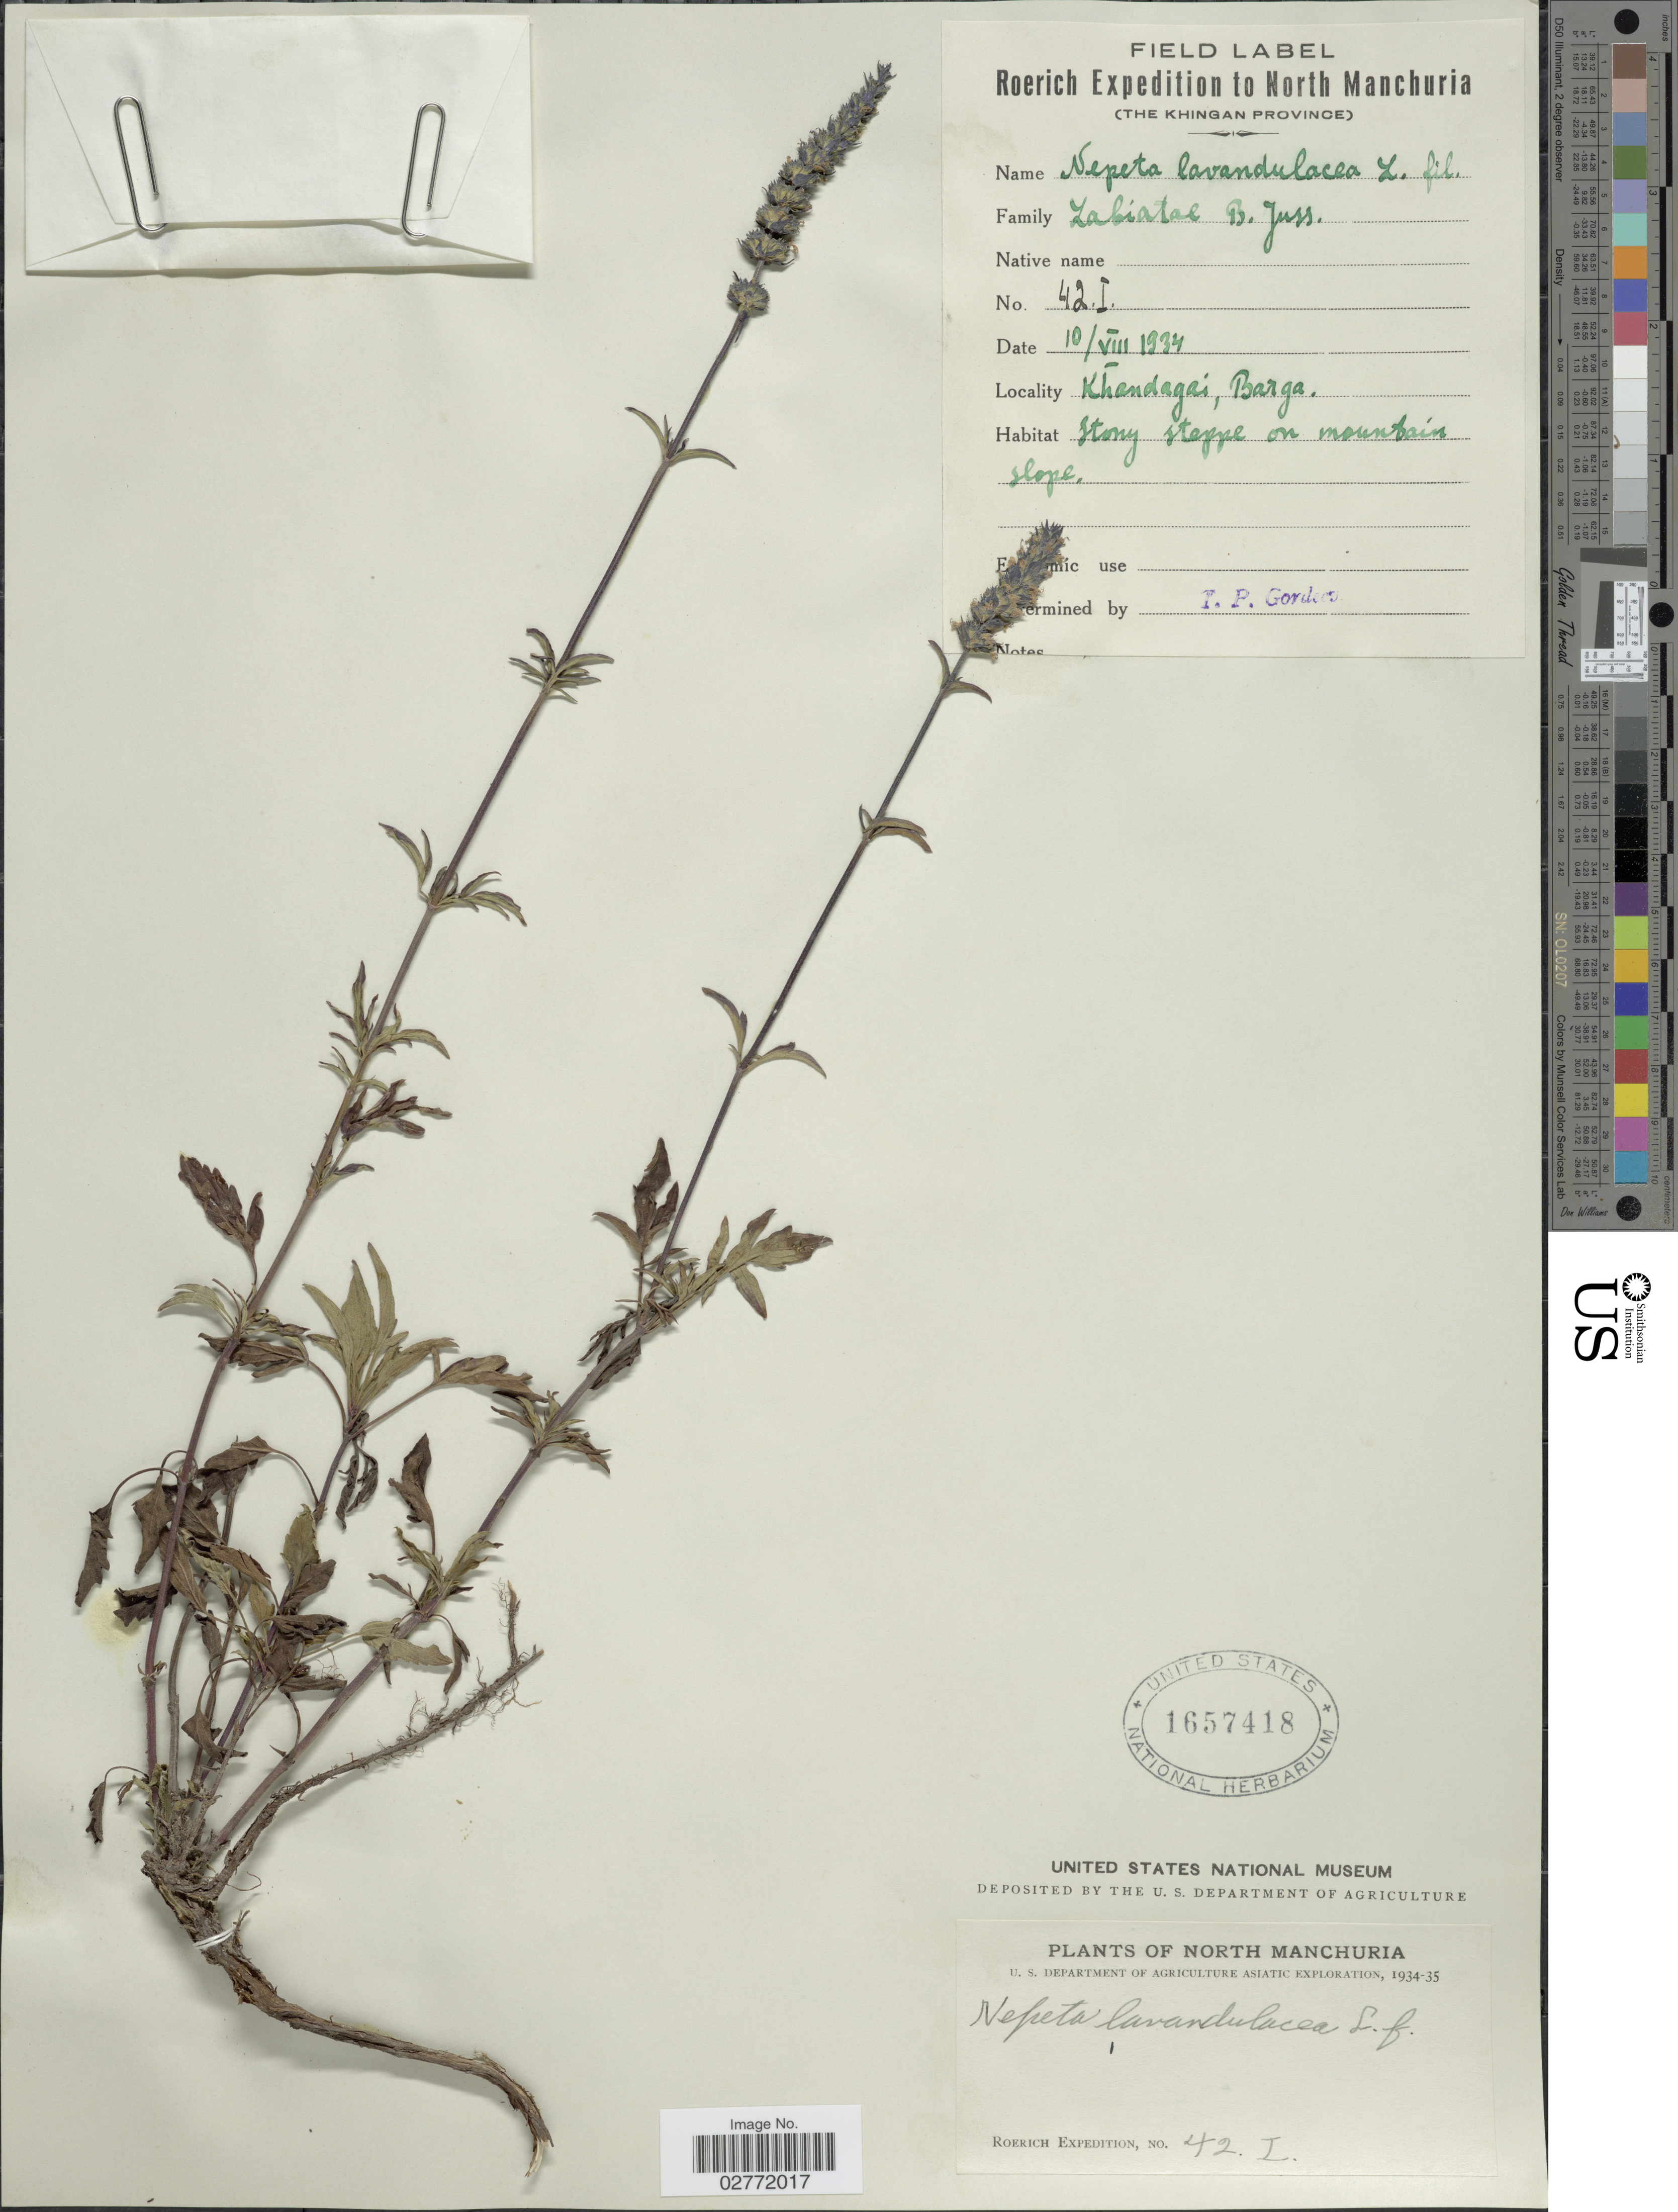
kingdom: Plantae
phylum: Tracheophyta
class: Magnoliopsida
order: Lamiales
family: Lamiaceae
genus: Nepeta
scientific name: Nepeta lavandulacea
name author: L. f.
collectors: Roerich Expedition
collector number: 42I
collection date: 1934-08-10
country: China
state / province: Heilongjiang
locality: Khandagai, Barga, North Manchuria (Khingan Province).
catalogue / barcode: US 1657418